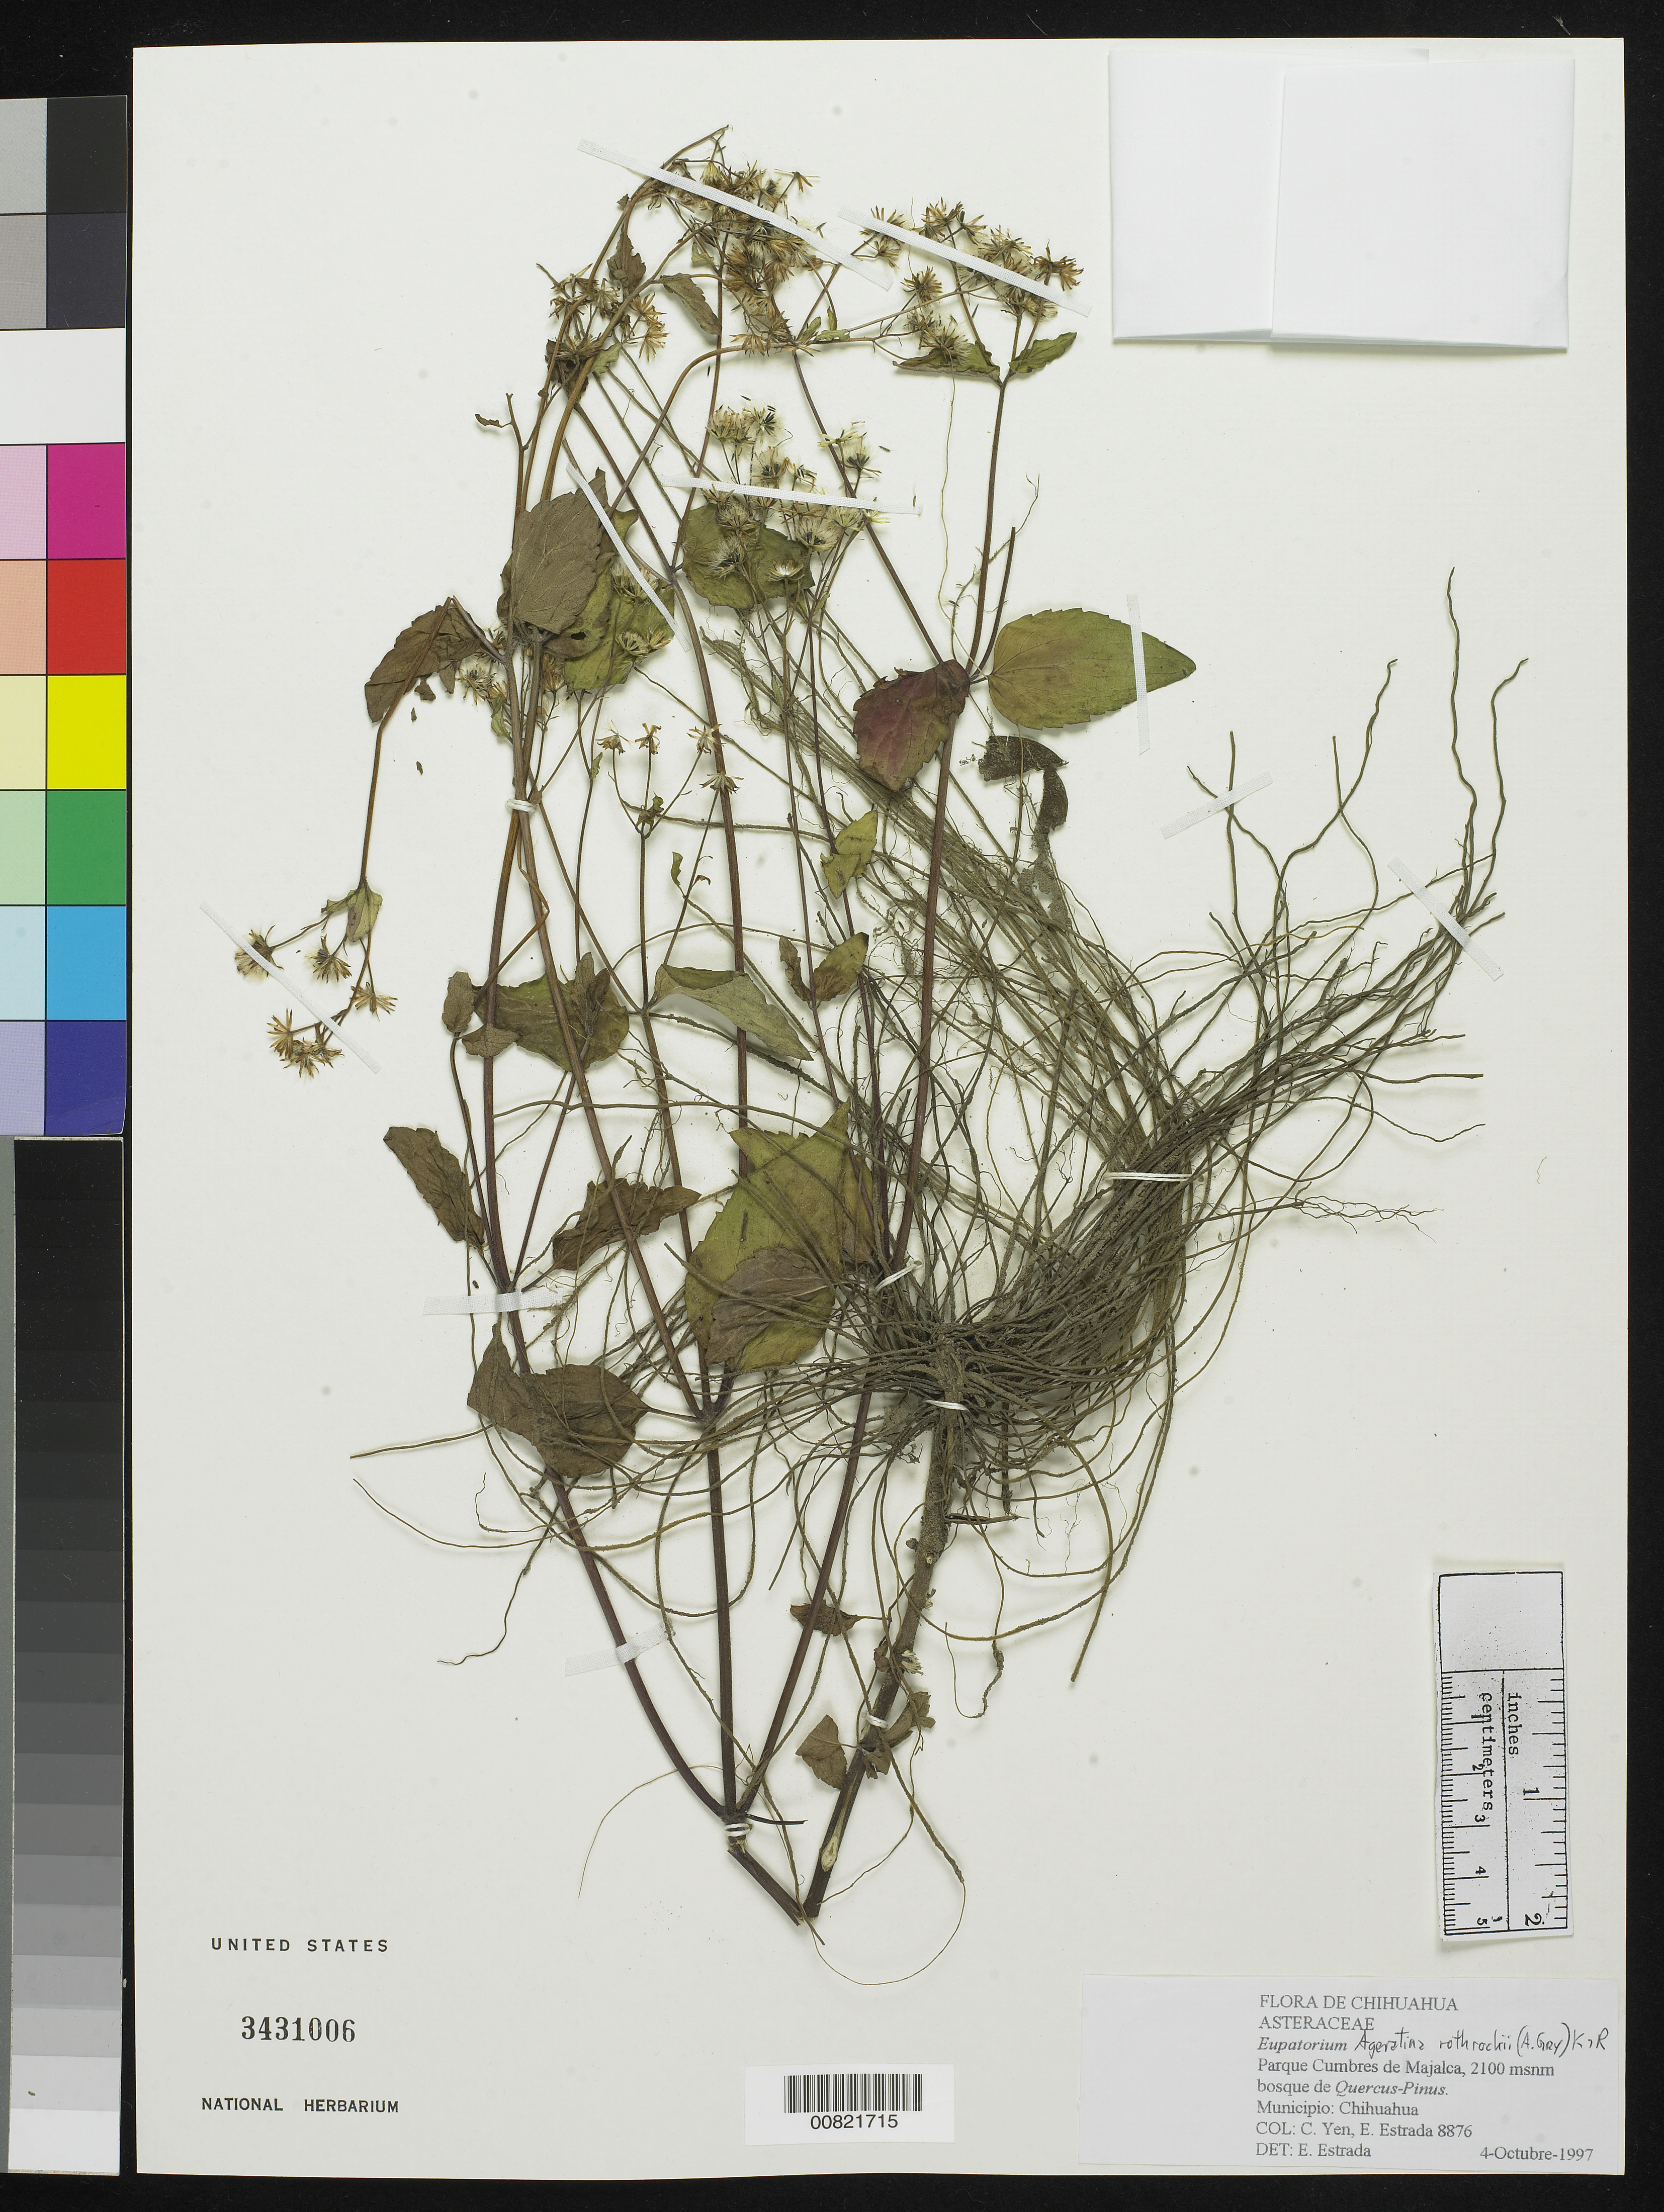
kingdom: Plantae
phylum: Tracheophyta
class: Magnoliopsida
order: Asterales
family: Asteraceae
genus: Ageratina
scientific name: Ageratina rothrockii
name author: (A. Gray) R.M. King & H. Rob.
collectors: Y. C. Yang & E. Estrada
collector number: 8876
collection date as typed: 04 Oct 1997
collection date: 1997-10-04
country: Mexico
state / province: Chihuahua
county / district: Chihuahua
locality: Parque Cumbres de Majalca, Chihuahua.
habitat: Bosque de Quercus-Pinus.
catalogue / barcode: US 3431006